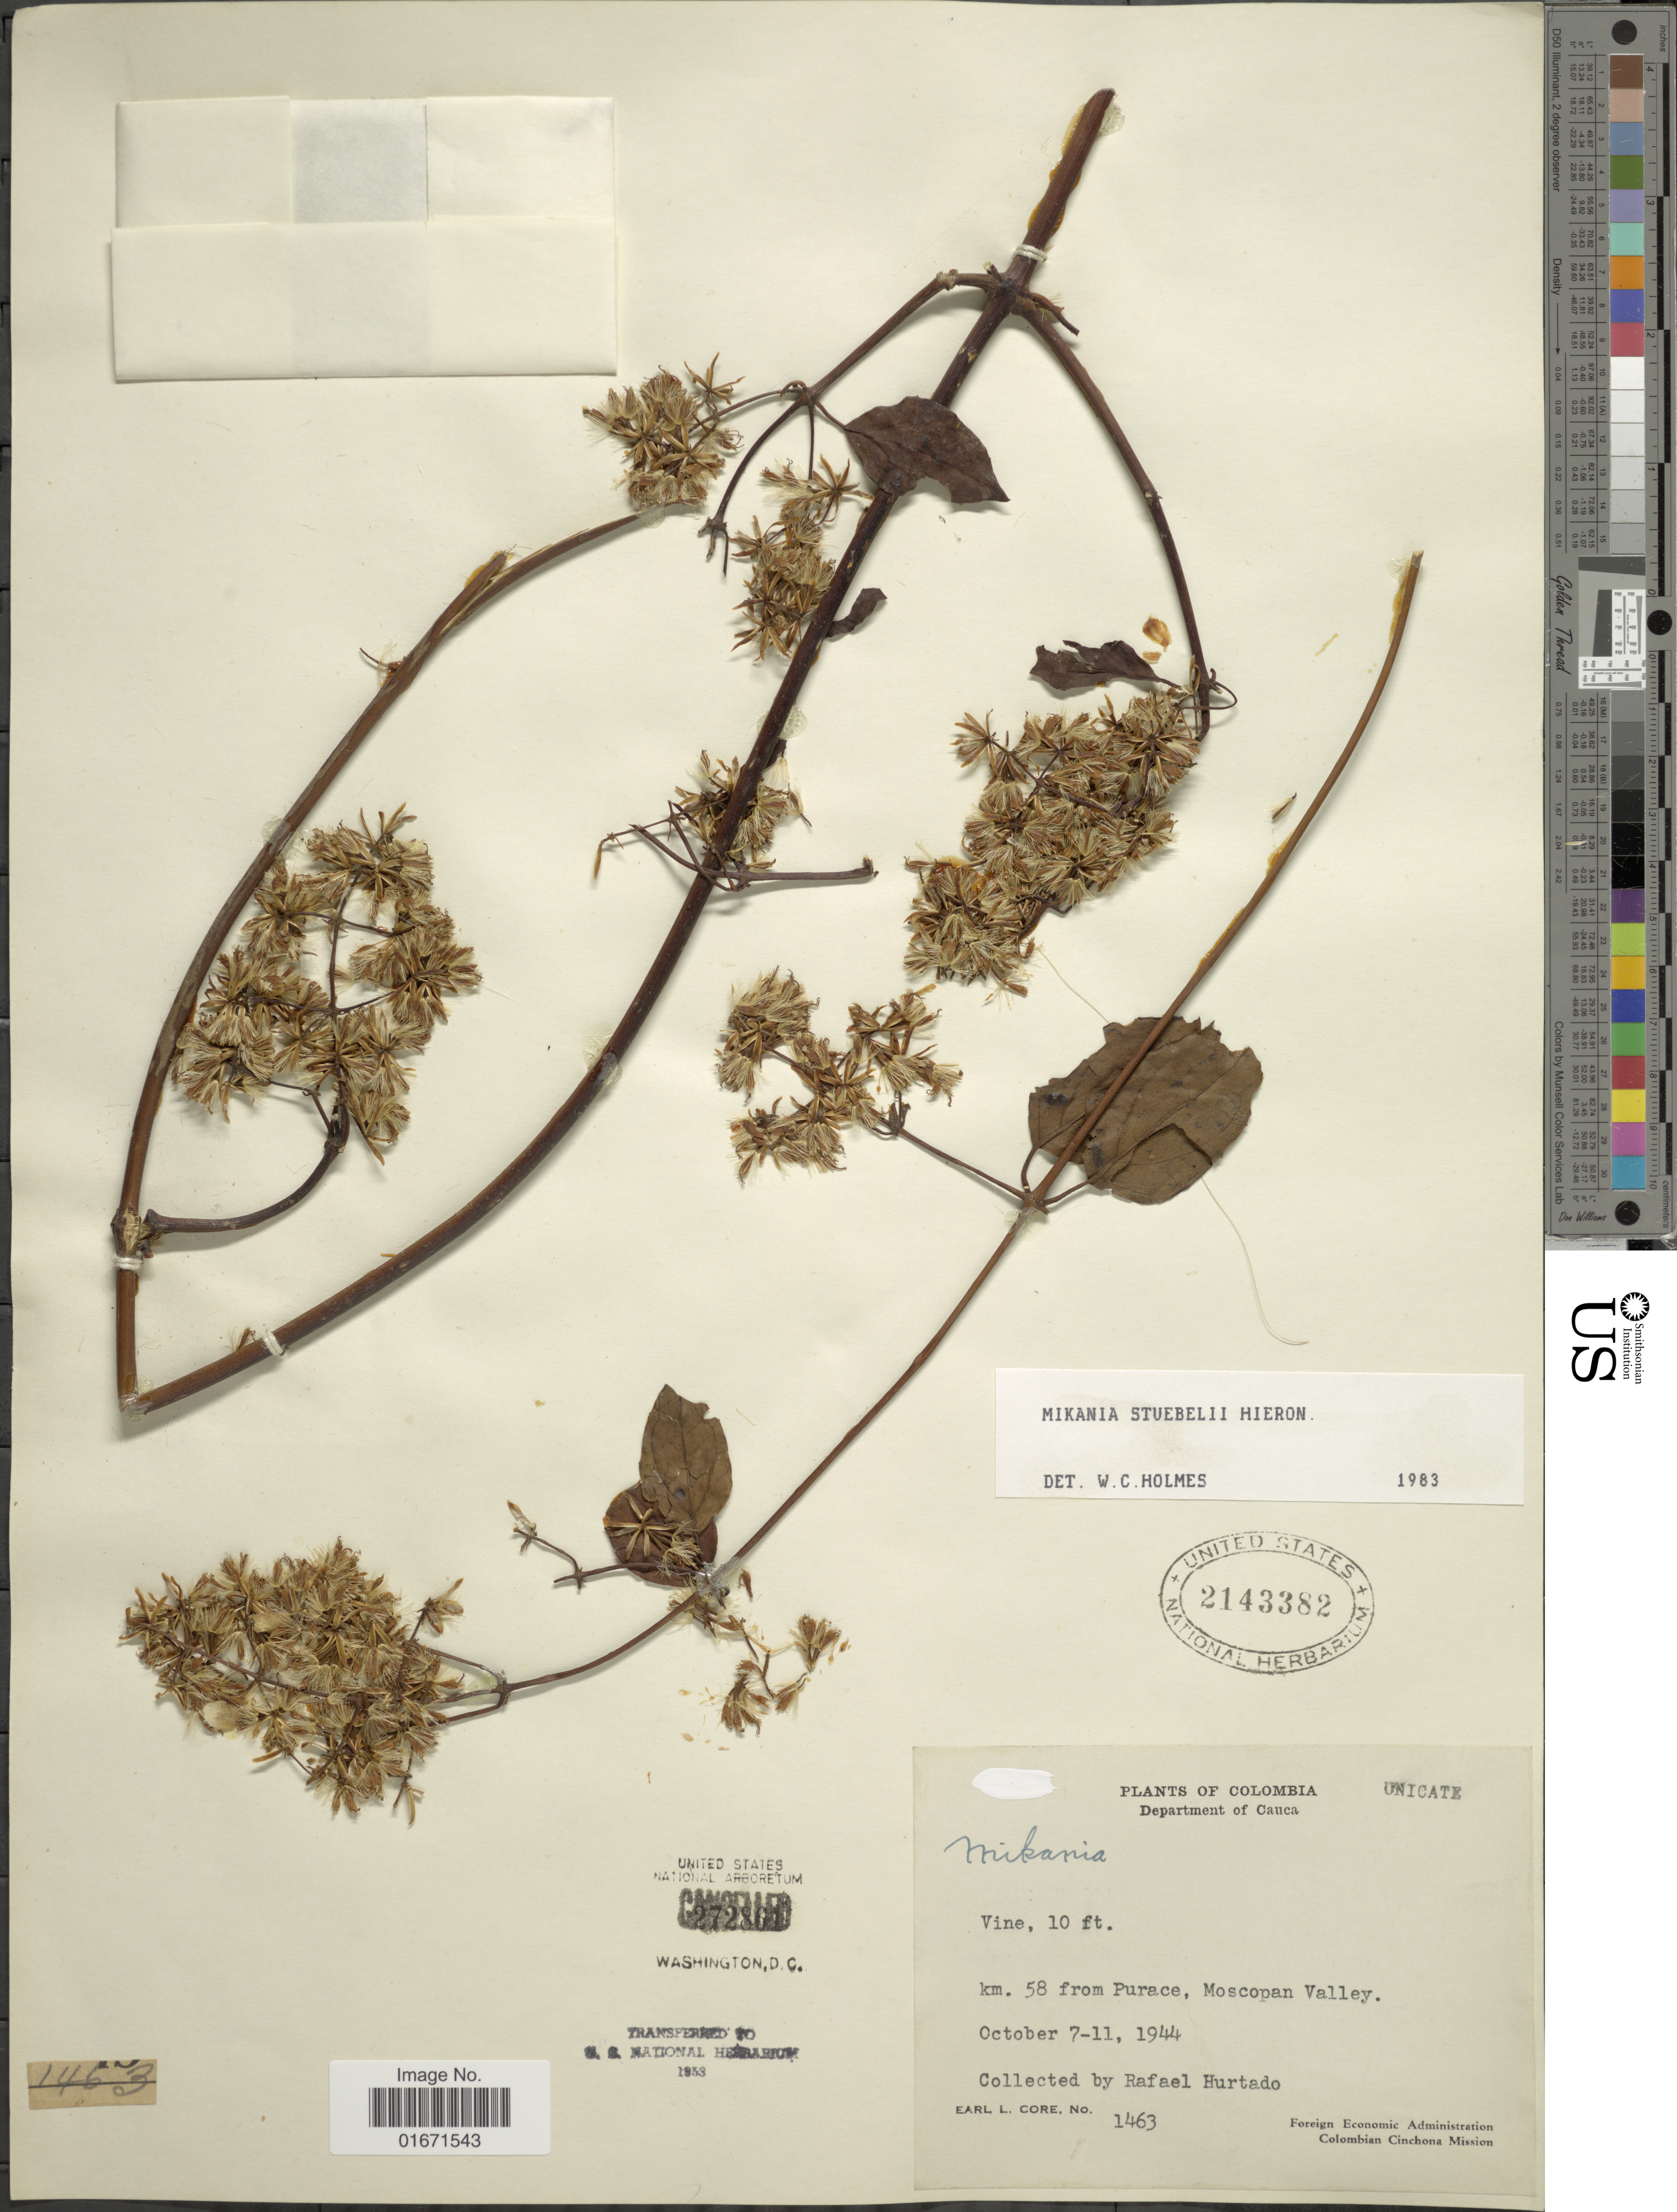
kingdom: Plantae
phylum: Tracheophyta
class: Magnoliopsida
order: Asterales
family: Asteraceae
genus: Mikania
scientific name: Mikania stuebelii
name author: Hieron.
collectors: R. Hurtado & E. L. Core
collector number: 1463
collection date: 1944-10-07/1944-10-11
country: Colombia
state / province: Cauca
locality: Department of Cauca. Km. 58 from Purace, Moscopan Valley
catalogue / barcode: US 2143382